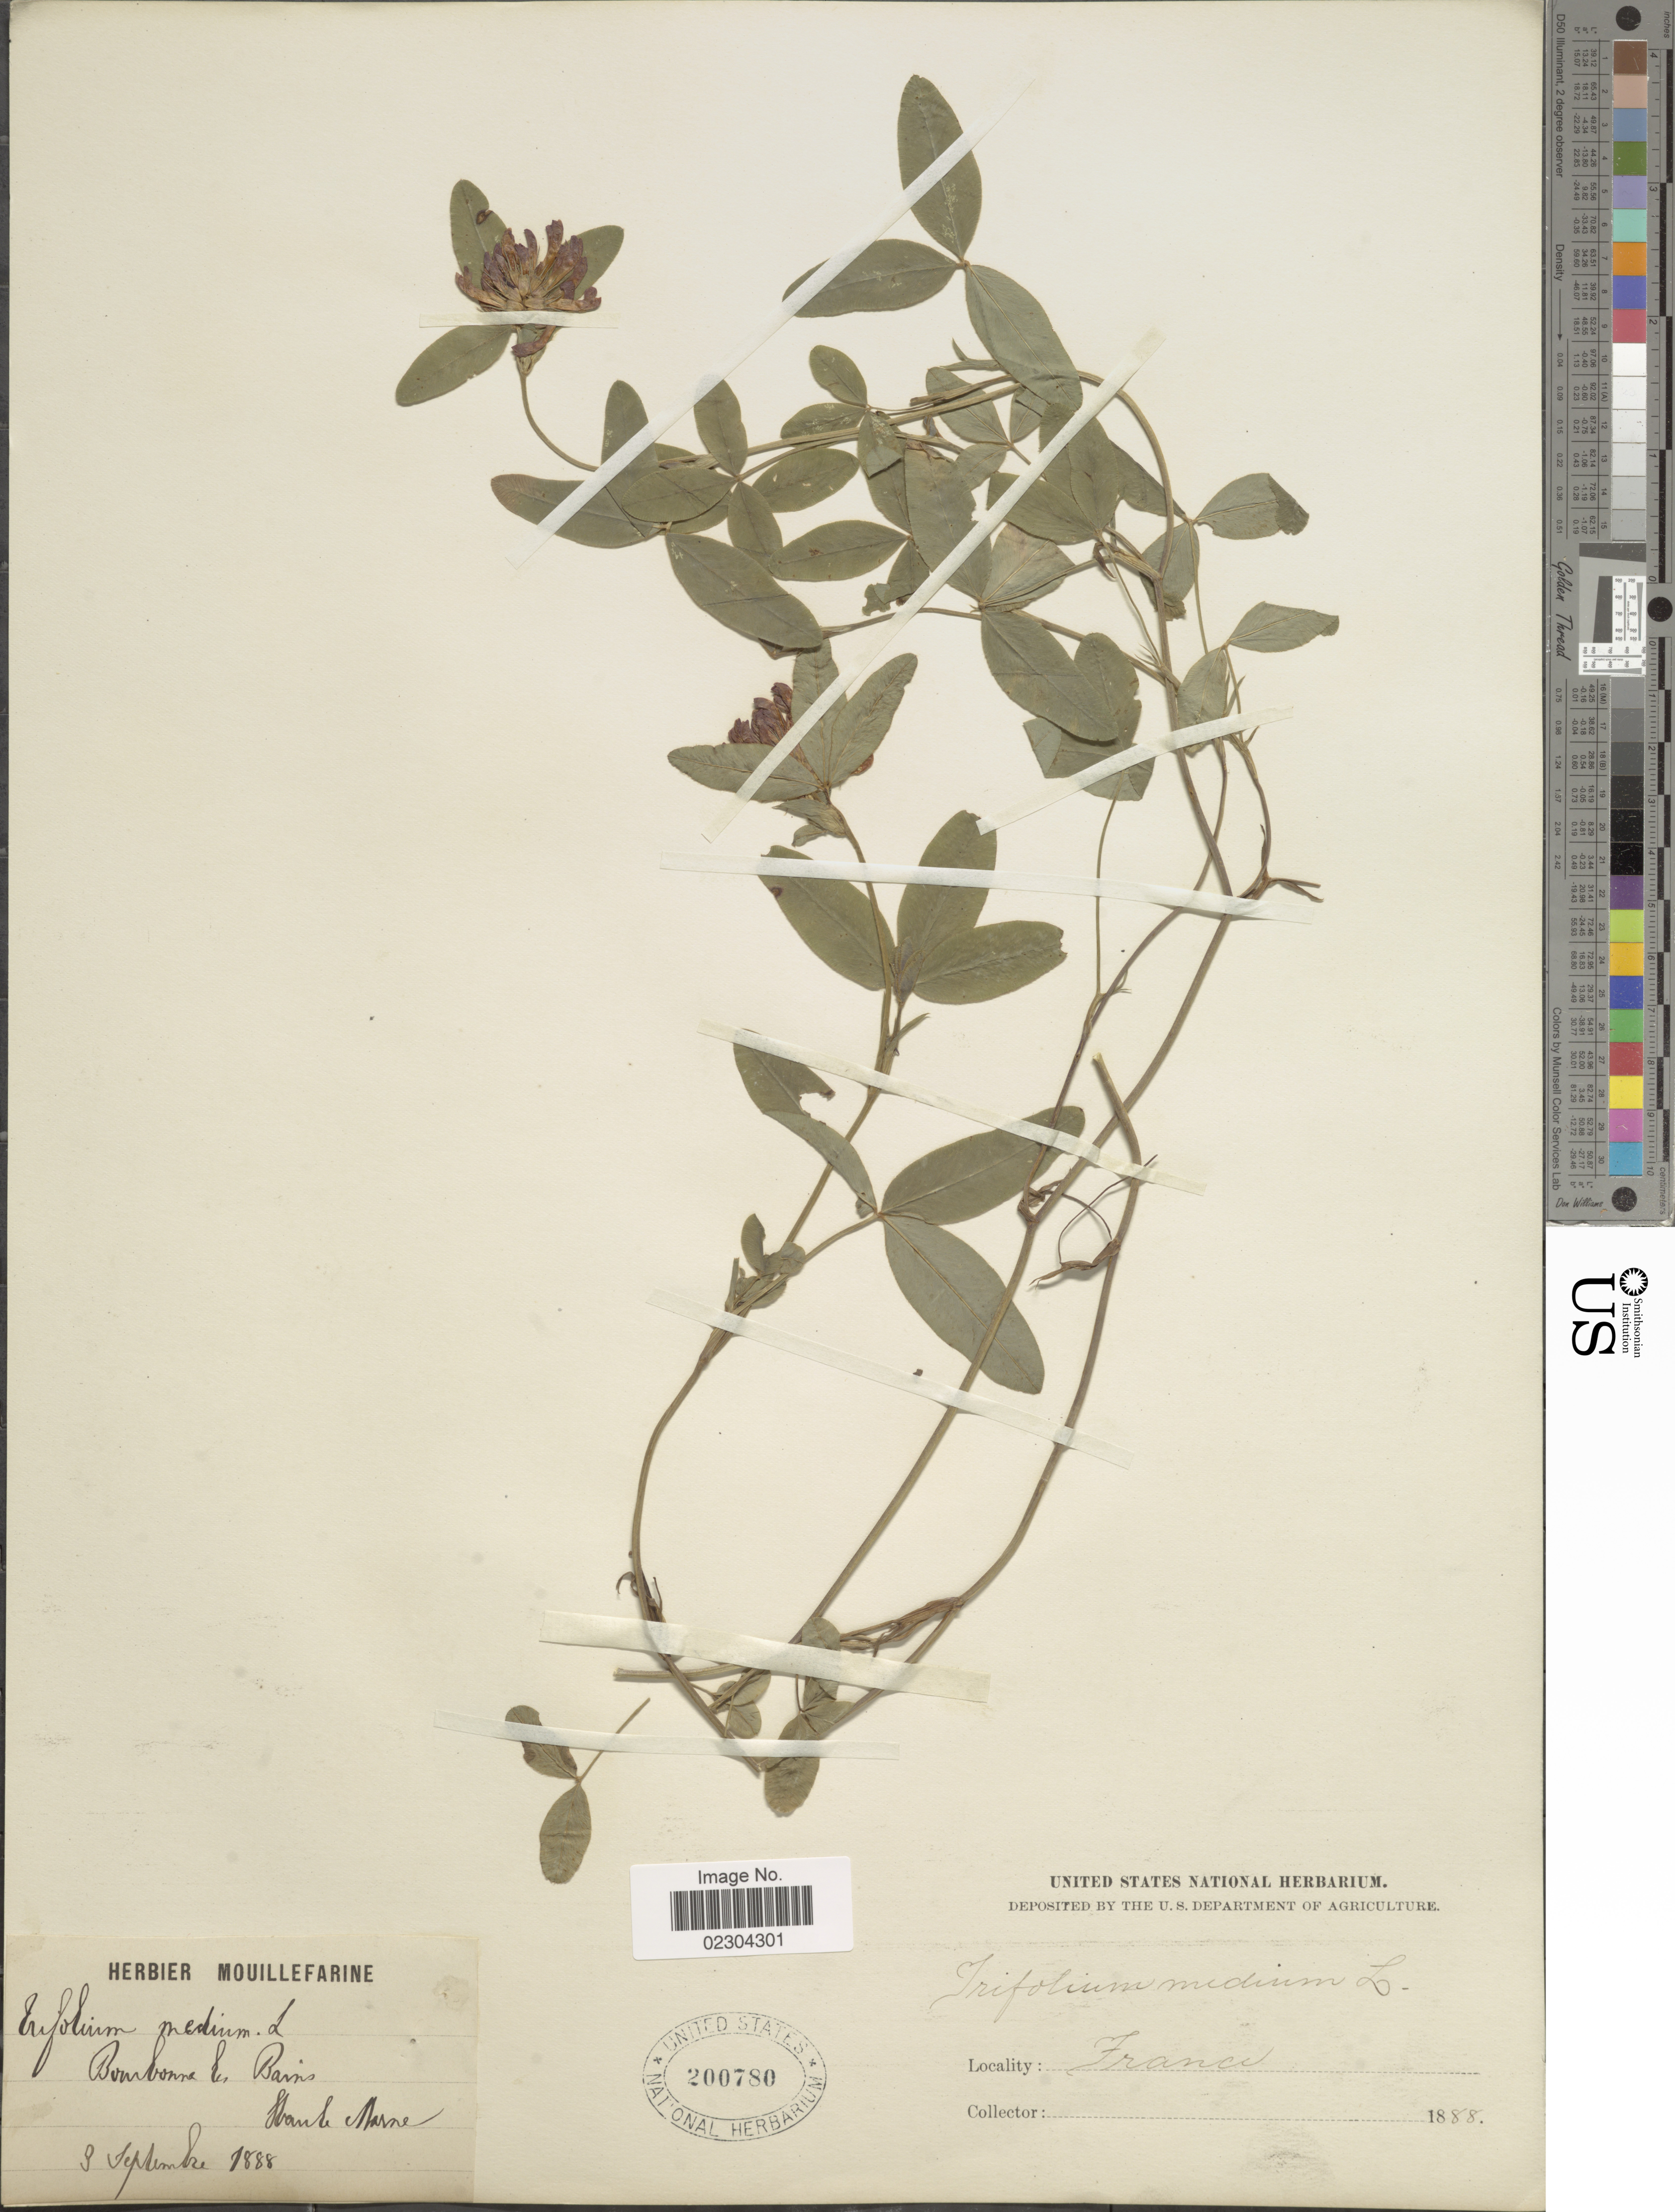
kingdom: Plantae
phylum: Tracheophyta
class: Magnoliopsida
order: Fabales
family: Fabaceae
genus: Trifolium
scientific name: Trifolium medium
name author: L.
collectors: ex herb. Mouillefarine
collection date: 1888-09-03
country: France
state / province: Grand Est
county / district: Haute-Marne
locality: Bourbonne les Bains, Haute Marne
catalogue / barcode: US 200780